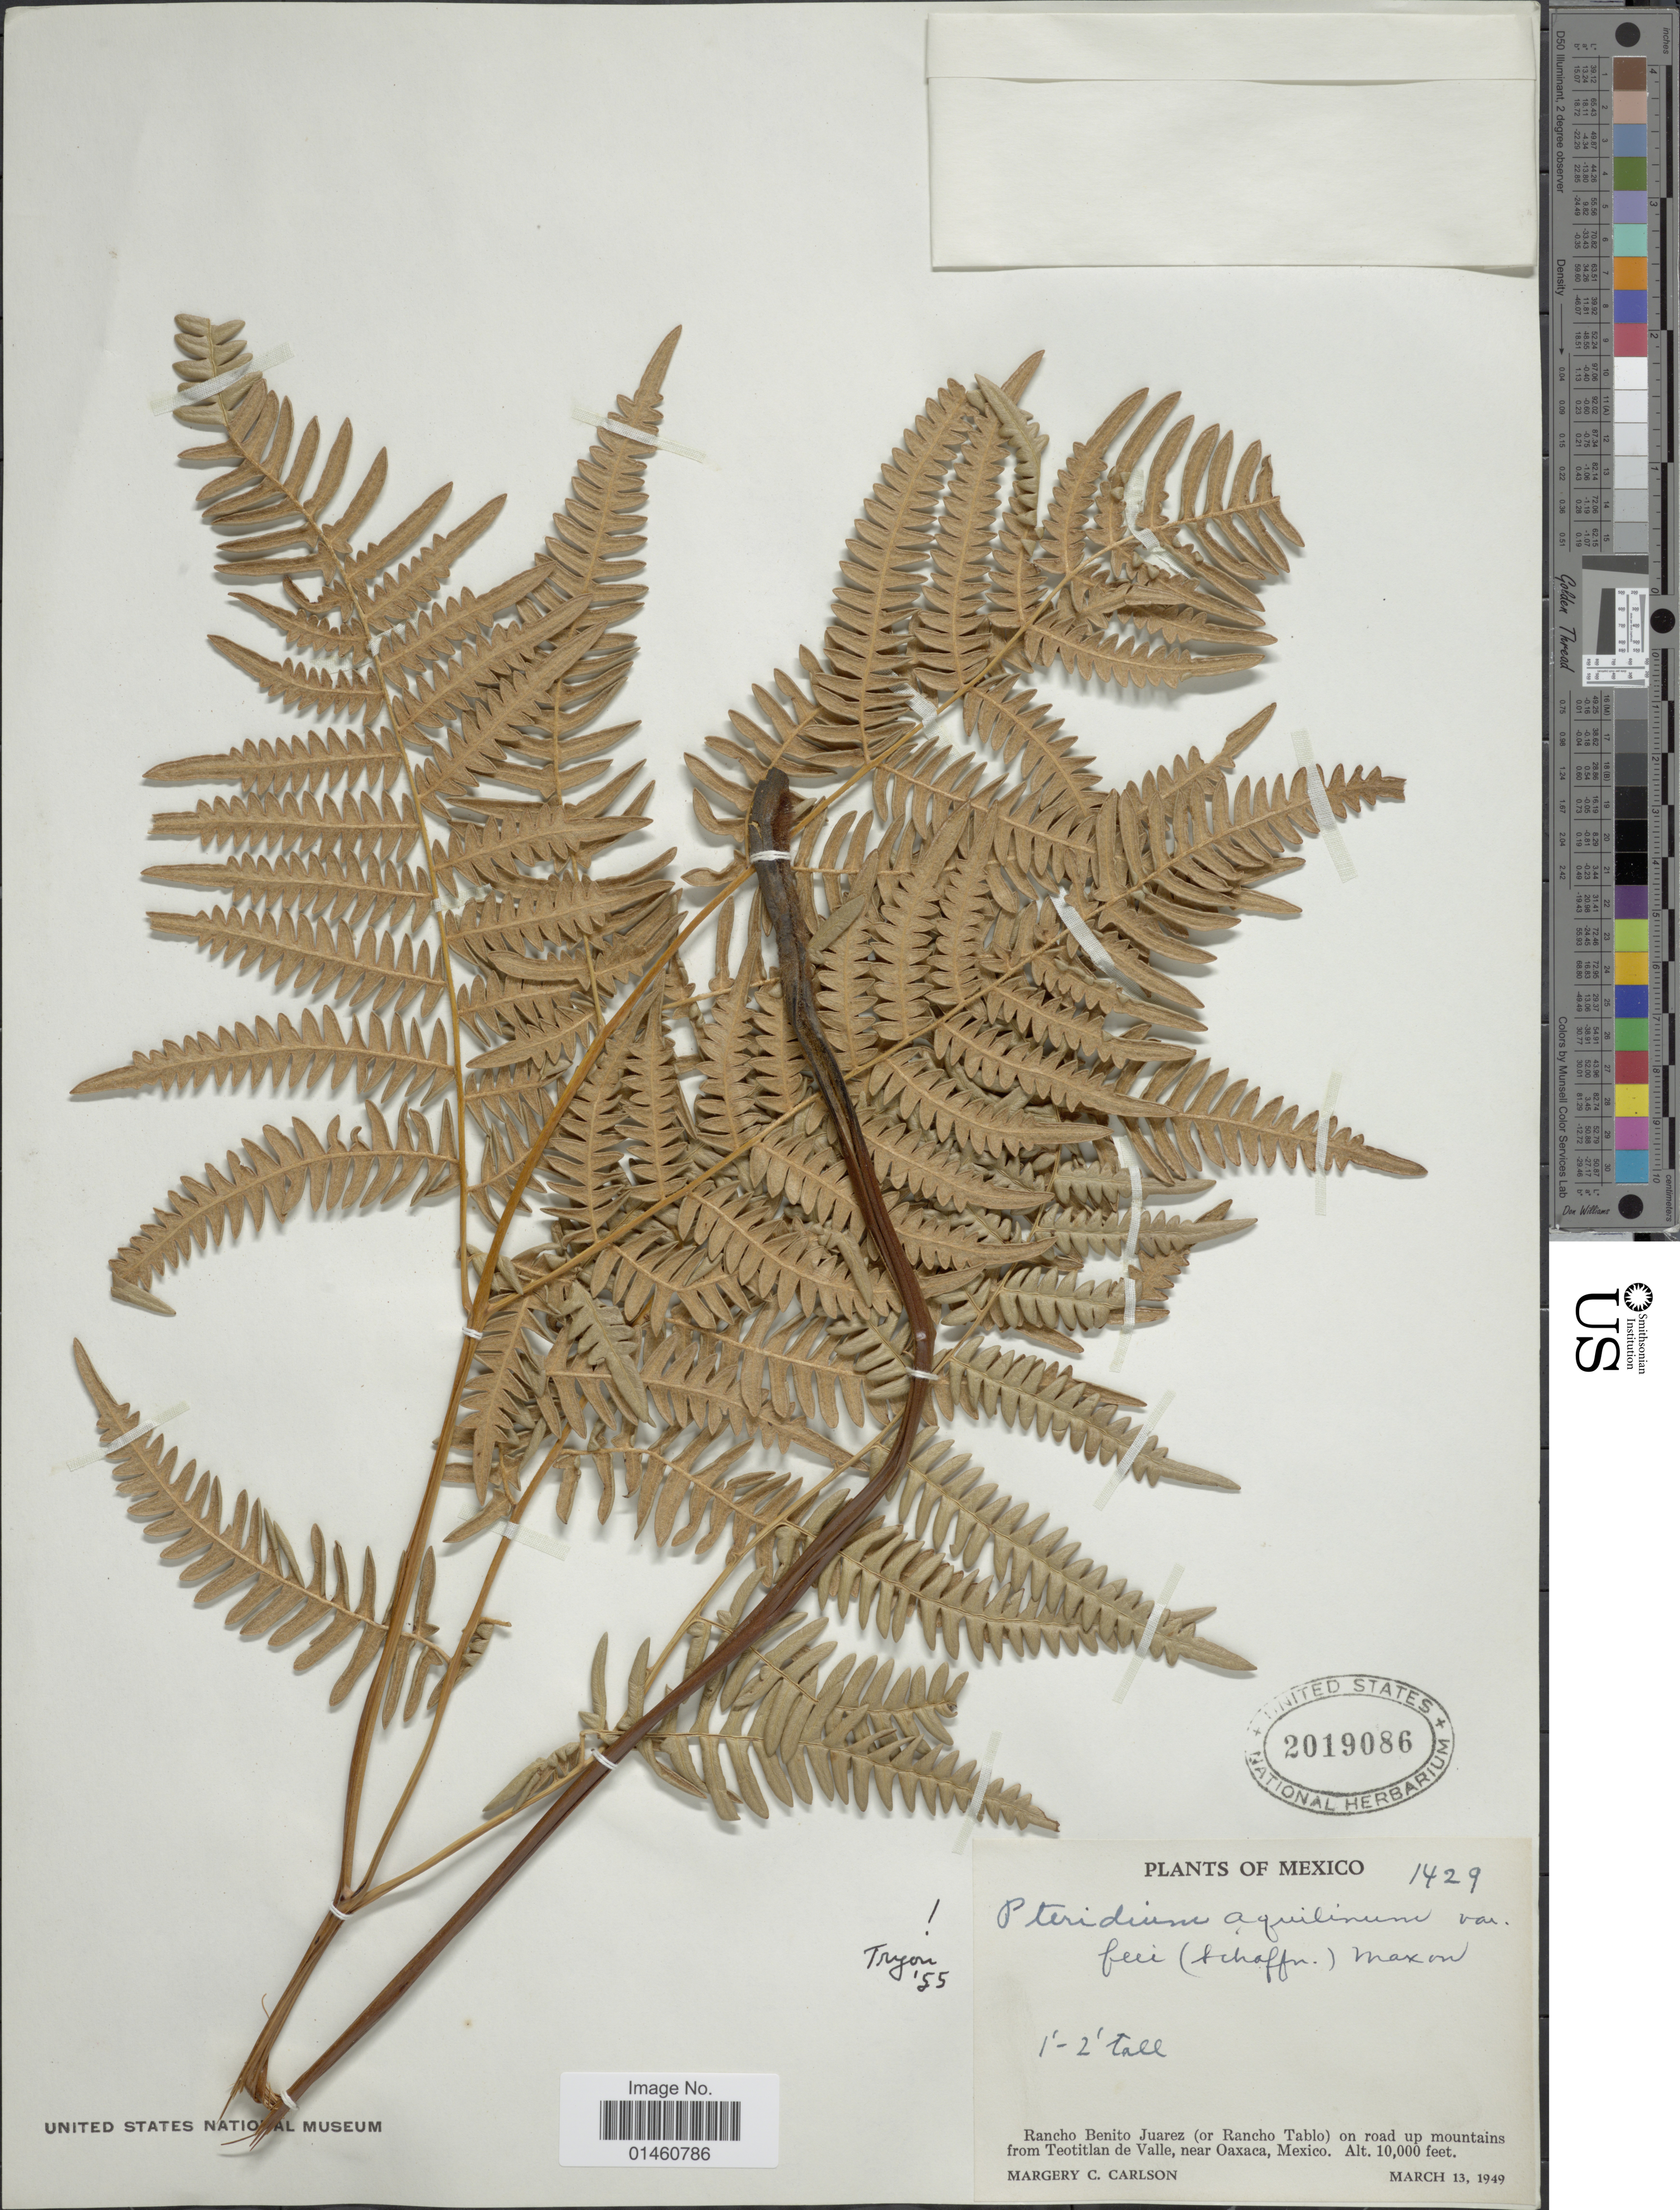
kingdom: Plantae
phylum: Tracheophyta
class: Polypodiopsida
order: Polypodiales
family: Dennstaedtiaceae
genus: Pteridium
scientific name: Pteridium aquilinum var. feei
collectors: M. C. Carlson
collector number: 1429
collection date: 1949-03-13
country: Mexico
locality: Rancho Benito Juarez (or Rancho Tablo) on road up mountains from Teotitlan de Valle, near Oaxaca.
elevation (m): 3048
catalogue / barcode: US 2019086